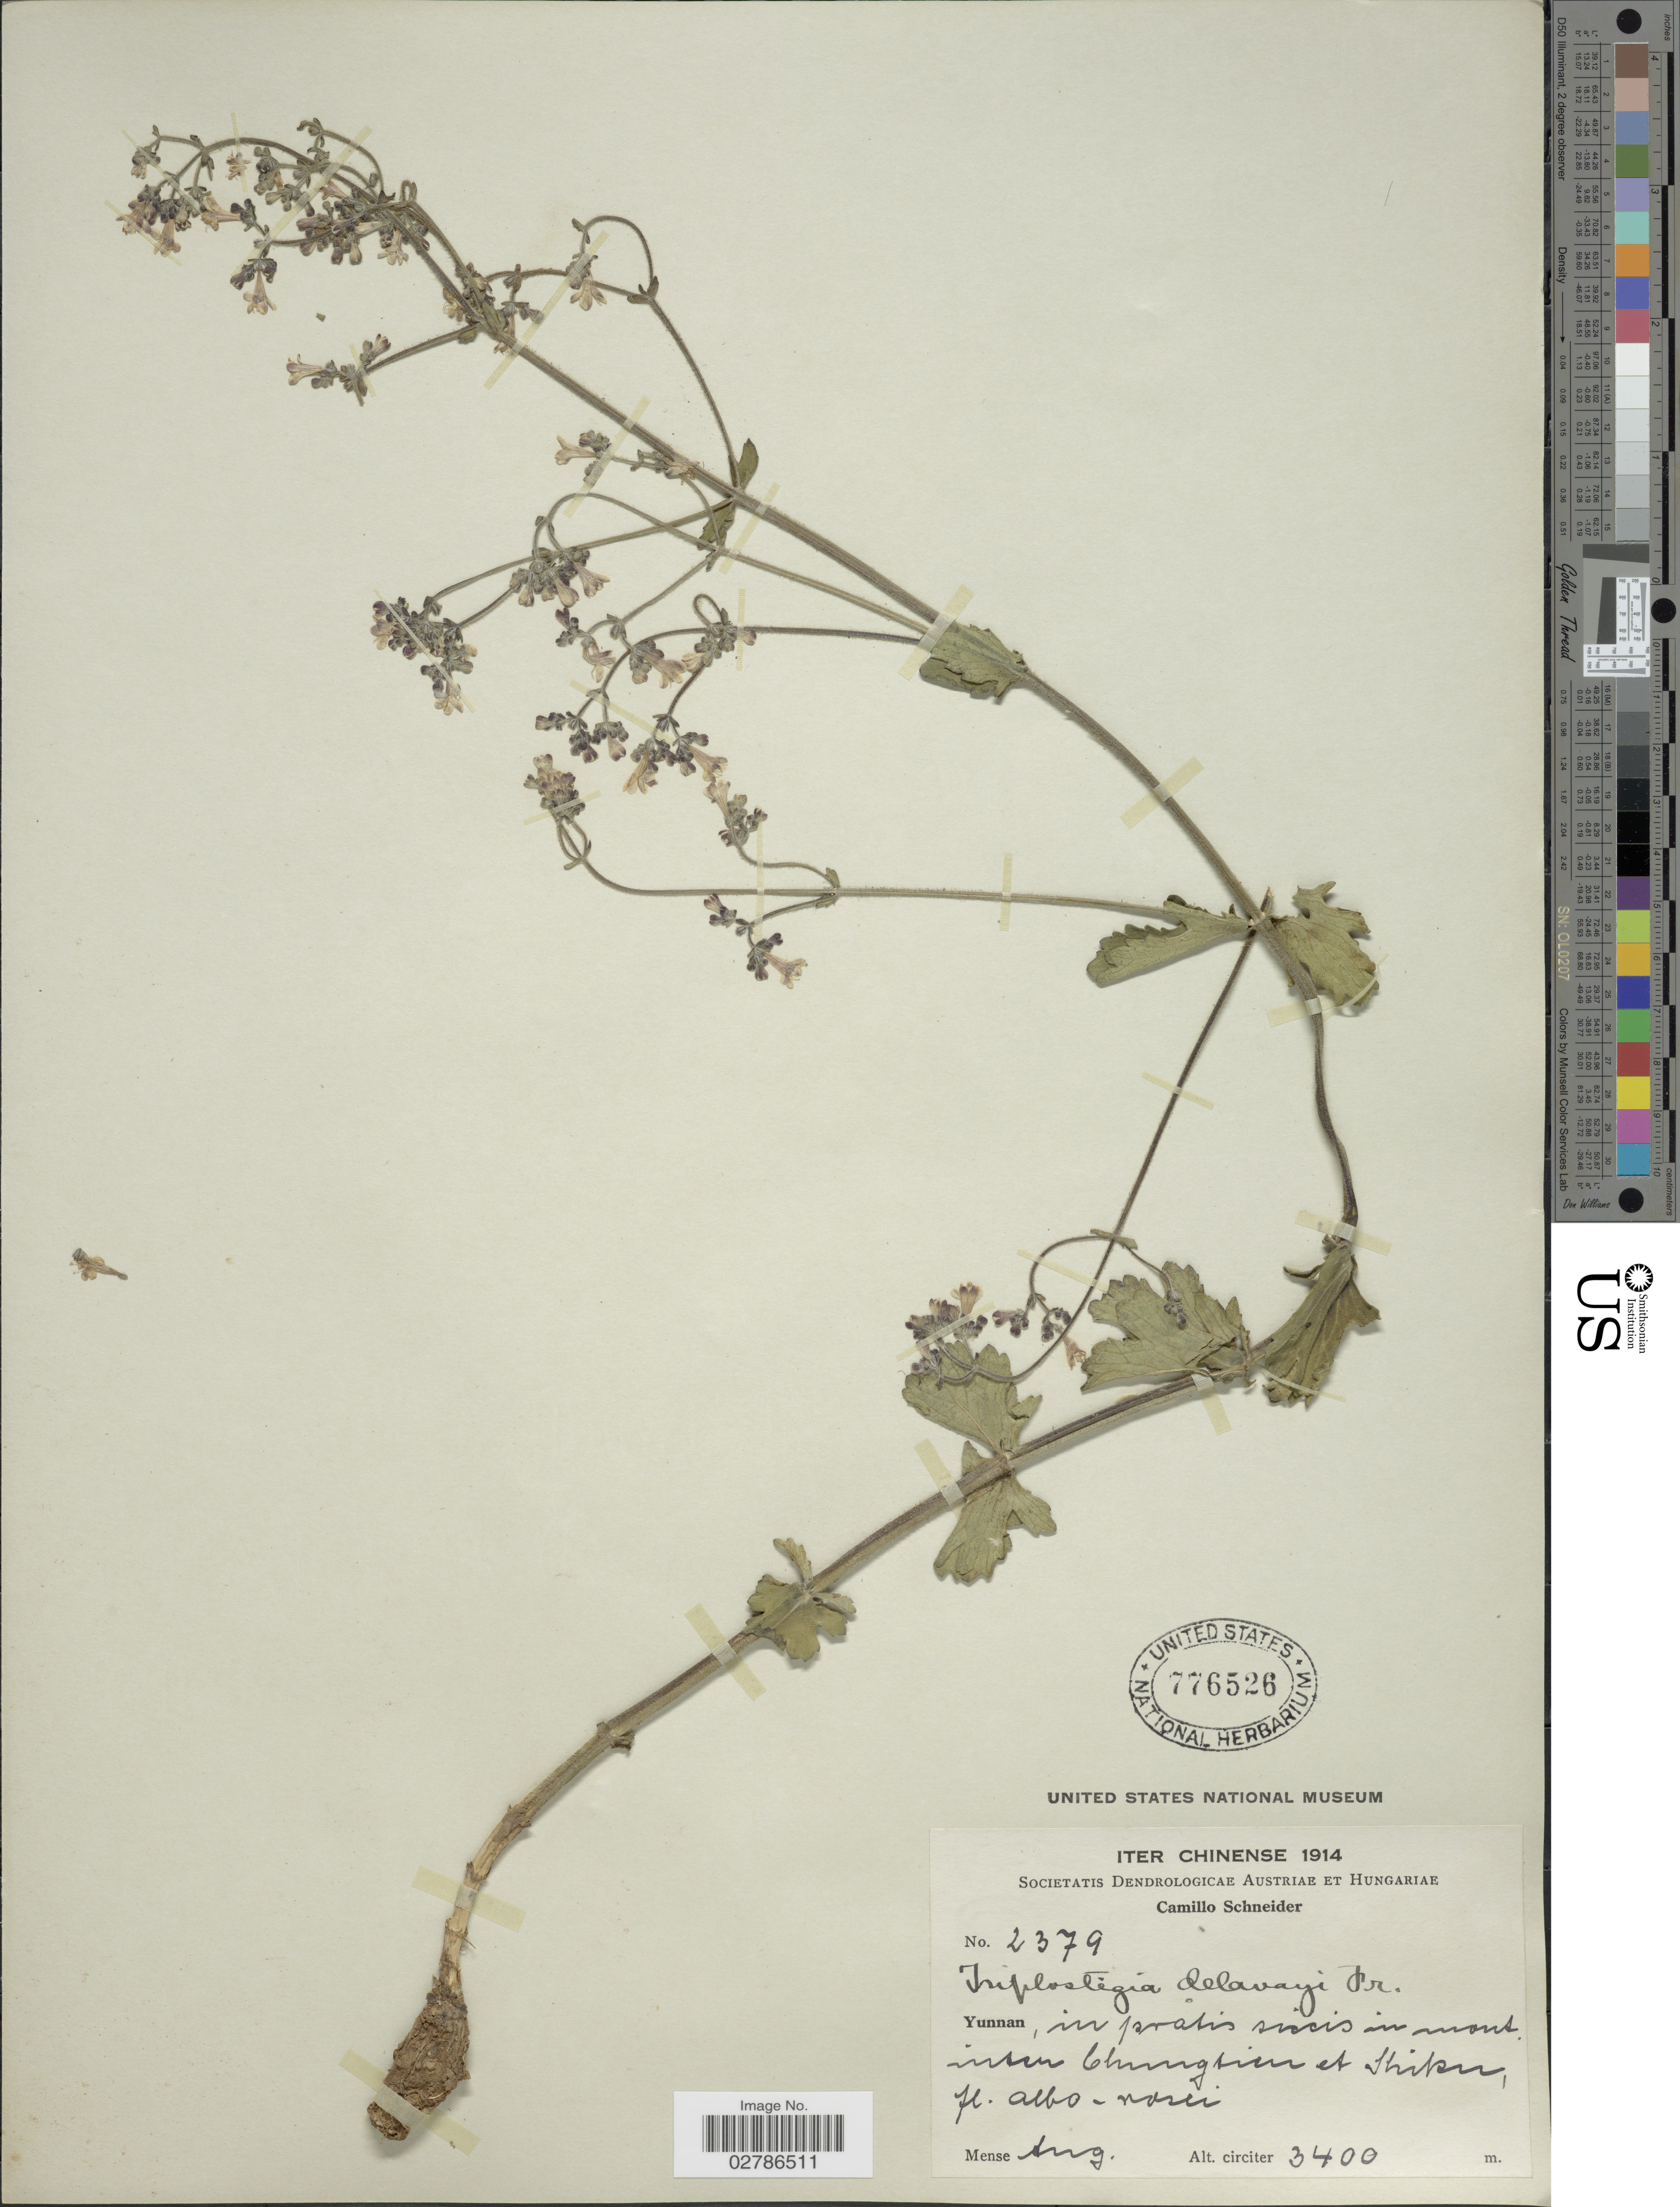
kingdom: Plantae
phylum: Tracheophyta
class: Magnoliopsida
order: Dipsacales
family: Caprifoliaceae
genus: Triplostegia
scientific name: Triplostegia grandiflora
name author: Gagnep.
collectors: C. K. Schneider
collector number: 2379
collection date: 1914-08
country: China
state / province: Yunnan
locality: In pratis siccis in mont inter Chung Tien et Shiku.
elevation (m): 3400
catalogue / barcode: US 776526